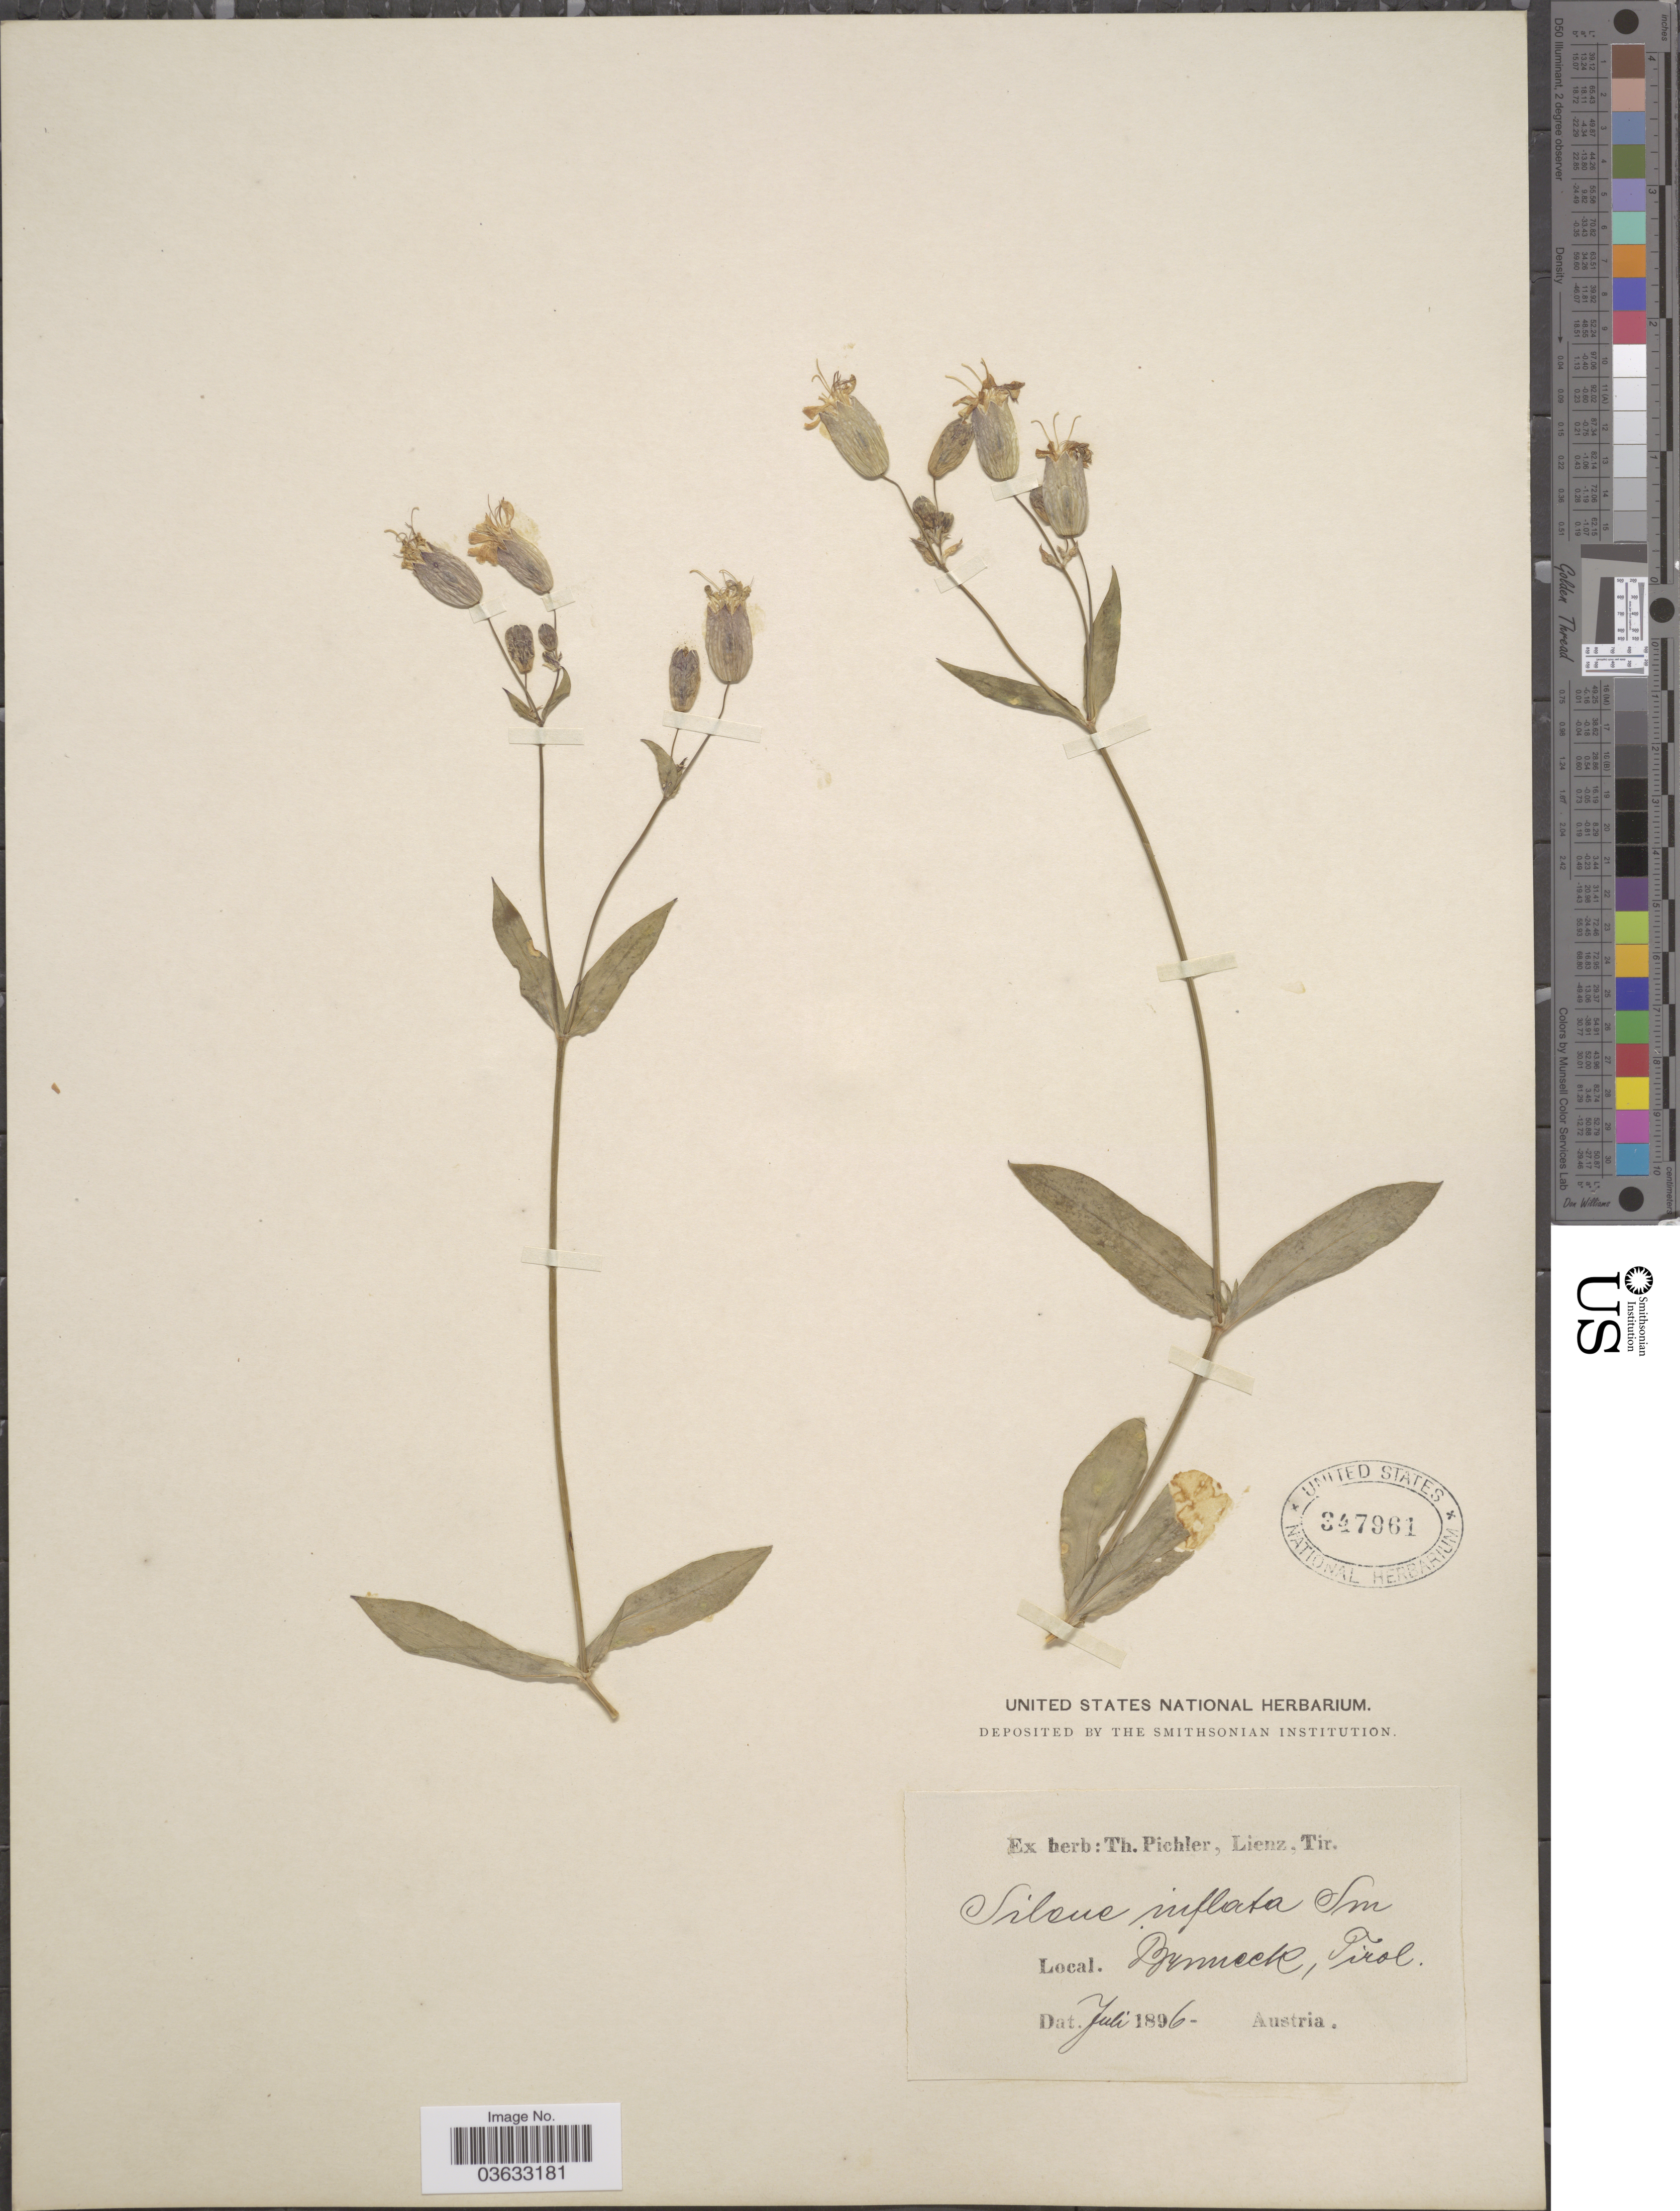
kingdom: Plantae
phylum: Tracheophyta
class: Magnoliopsida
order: Caryophyllales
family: Caryophyllaceae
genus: Silene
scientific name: Silene inflata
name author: Sm.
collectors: ex herb. T. Pichler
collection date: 1896-07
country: Austria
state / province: Tirol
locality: Bruneck.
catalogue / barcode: US 347961